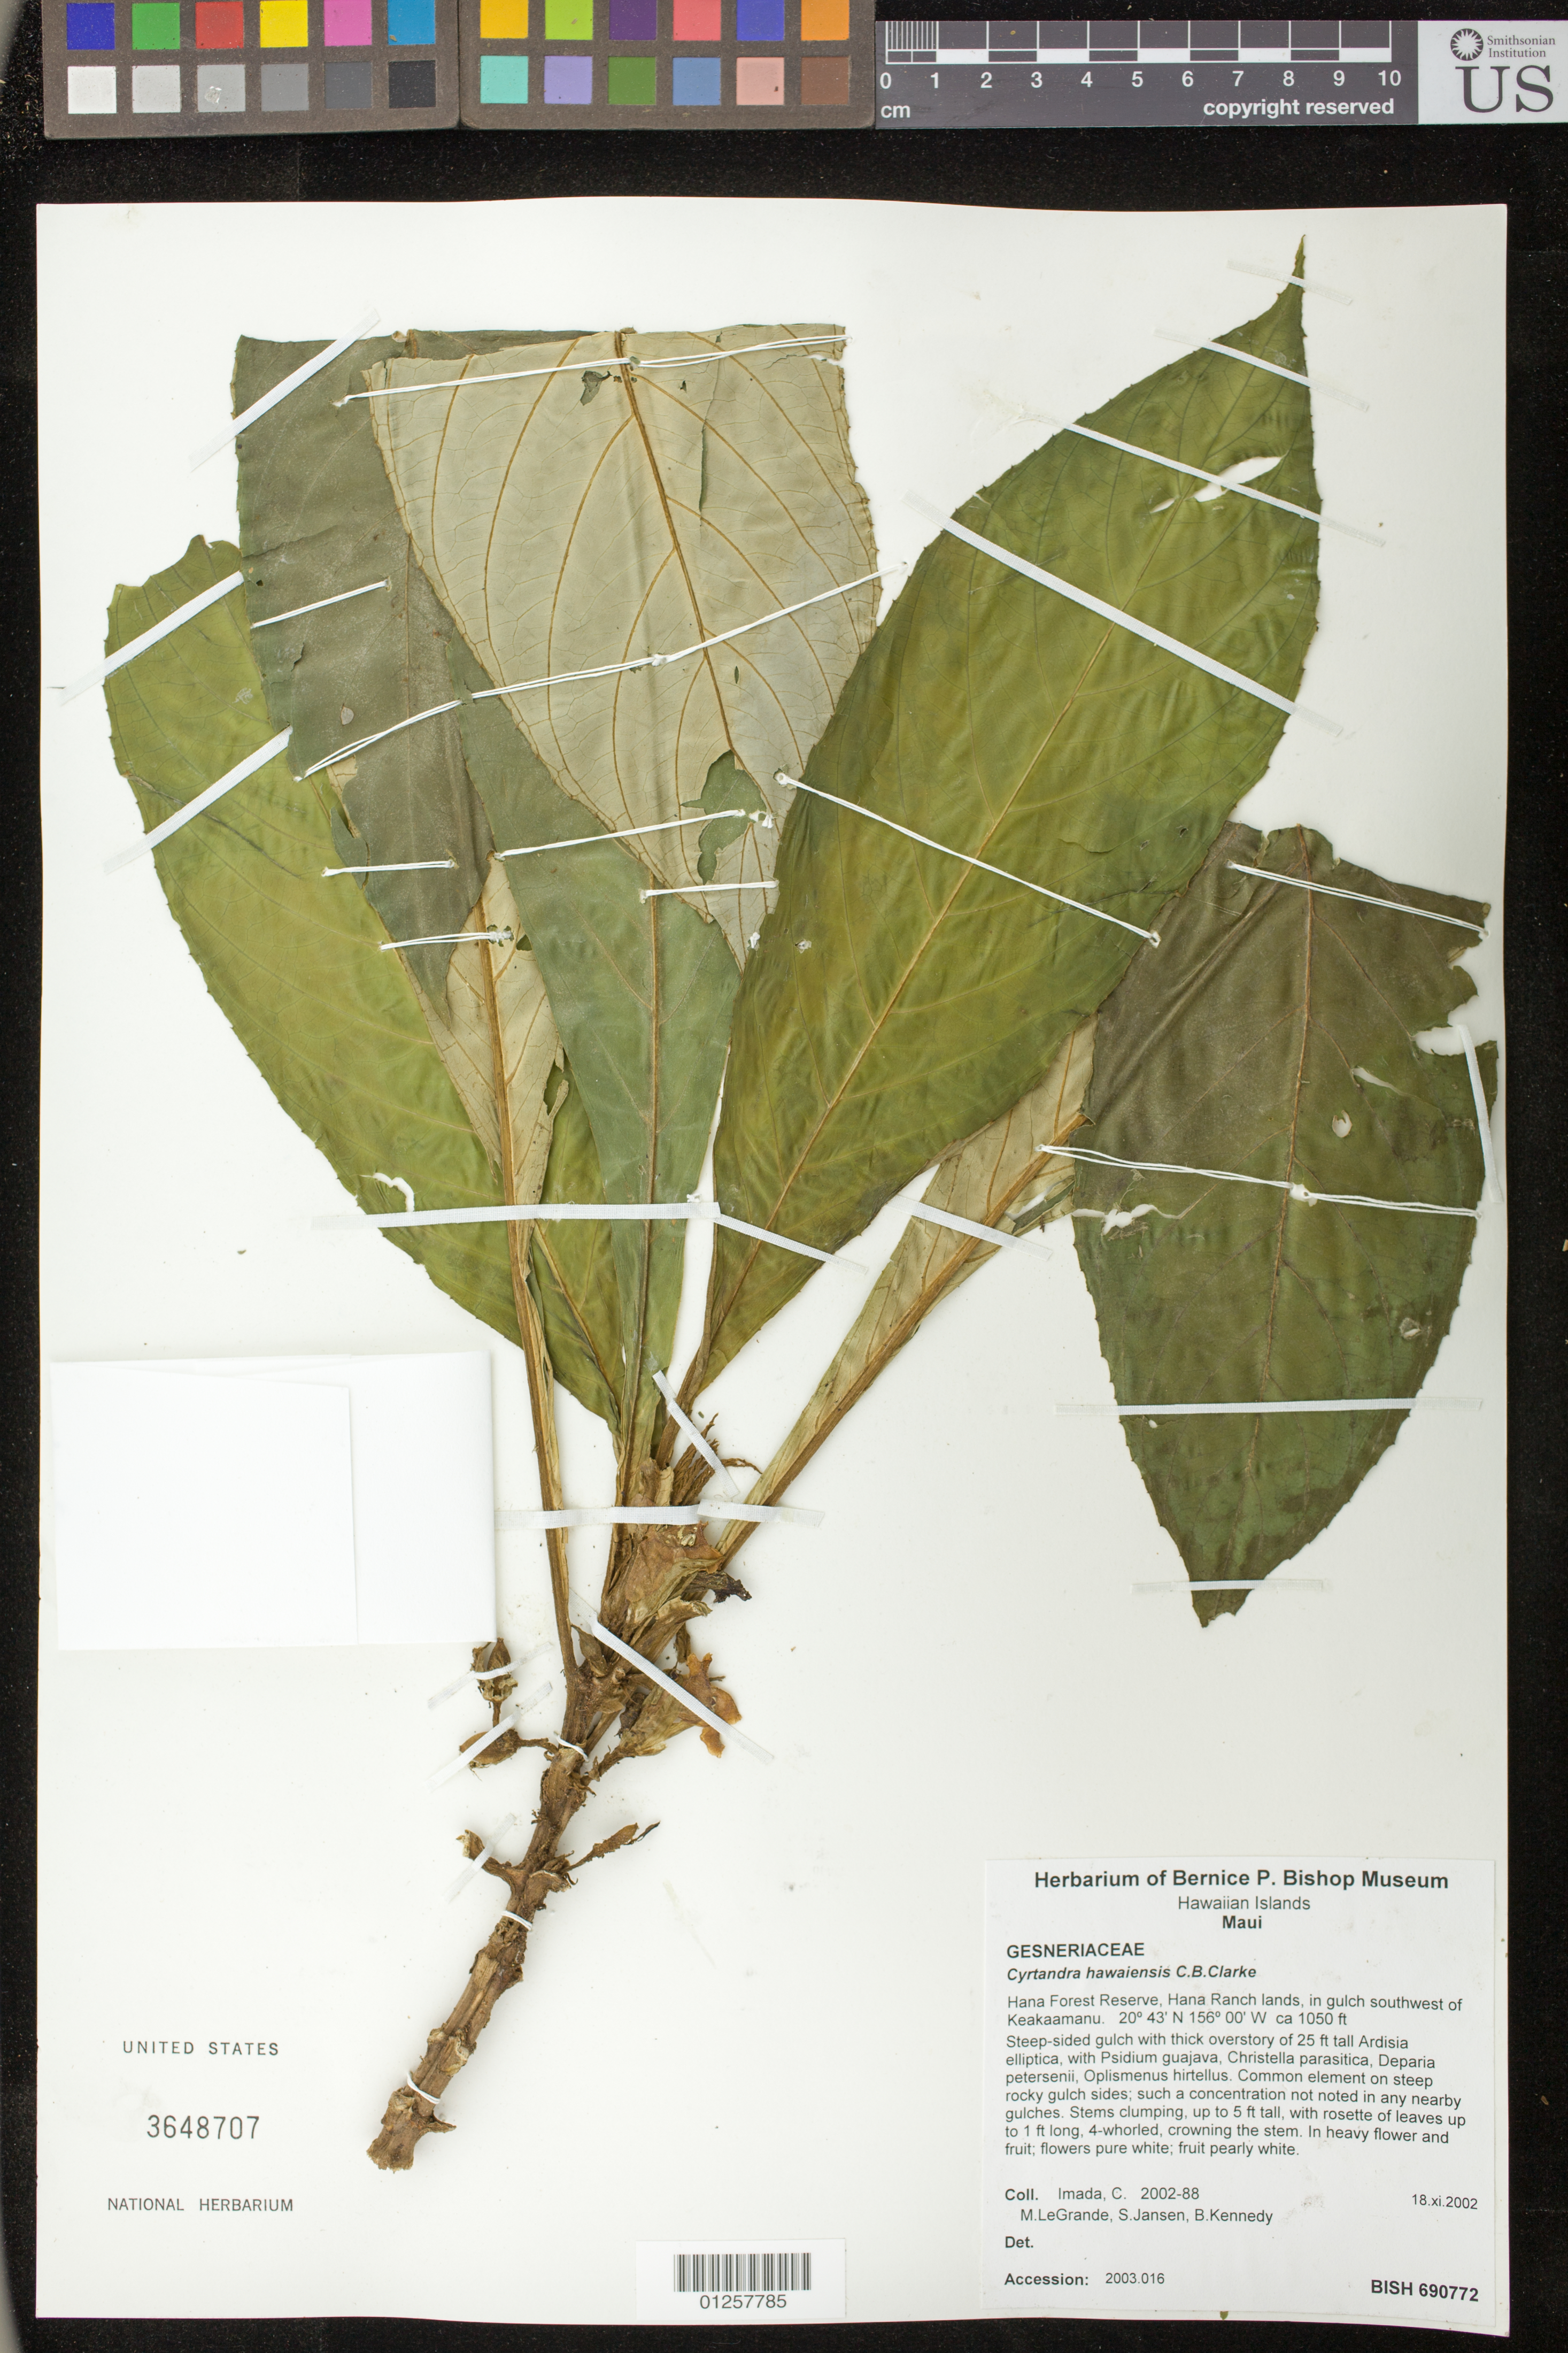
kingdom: Plantae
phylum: Tracheophyta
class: Magnoliopsida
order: Lamiales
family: Gesneriaceae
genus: Cyrtandra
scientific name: Cyrtandra hawaiensis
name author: C.B. Clarke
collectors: C. Imada, M. LeGrande, S. Jansen & B. Kennedy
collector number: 2002-88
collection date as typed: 18. xi.2002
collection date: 2002-11-18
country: United States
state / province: Hawaii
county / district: Maui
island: Maui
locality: Hana Forest Reserve, Hana Ranch lands, in gulch southwest of Keakaamanu.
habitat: Steep rocky gulch side.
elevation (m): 320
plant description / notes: Accession: 2003.016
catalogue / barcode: US 3648707